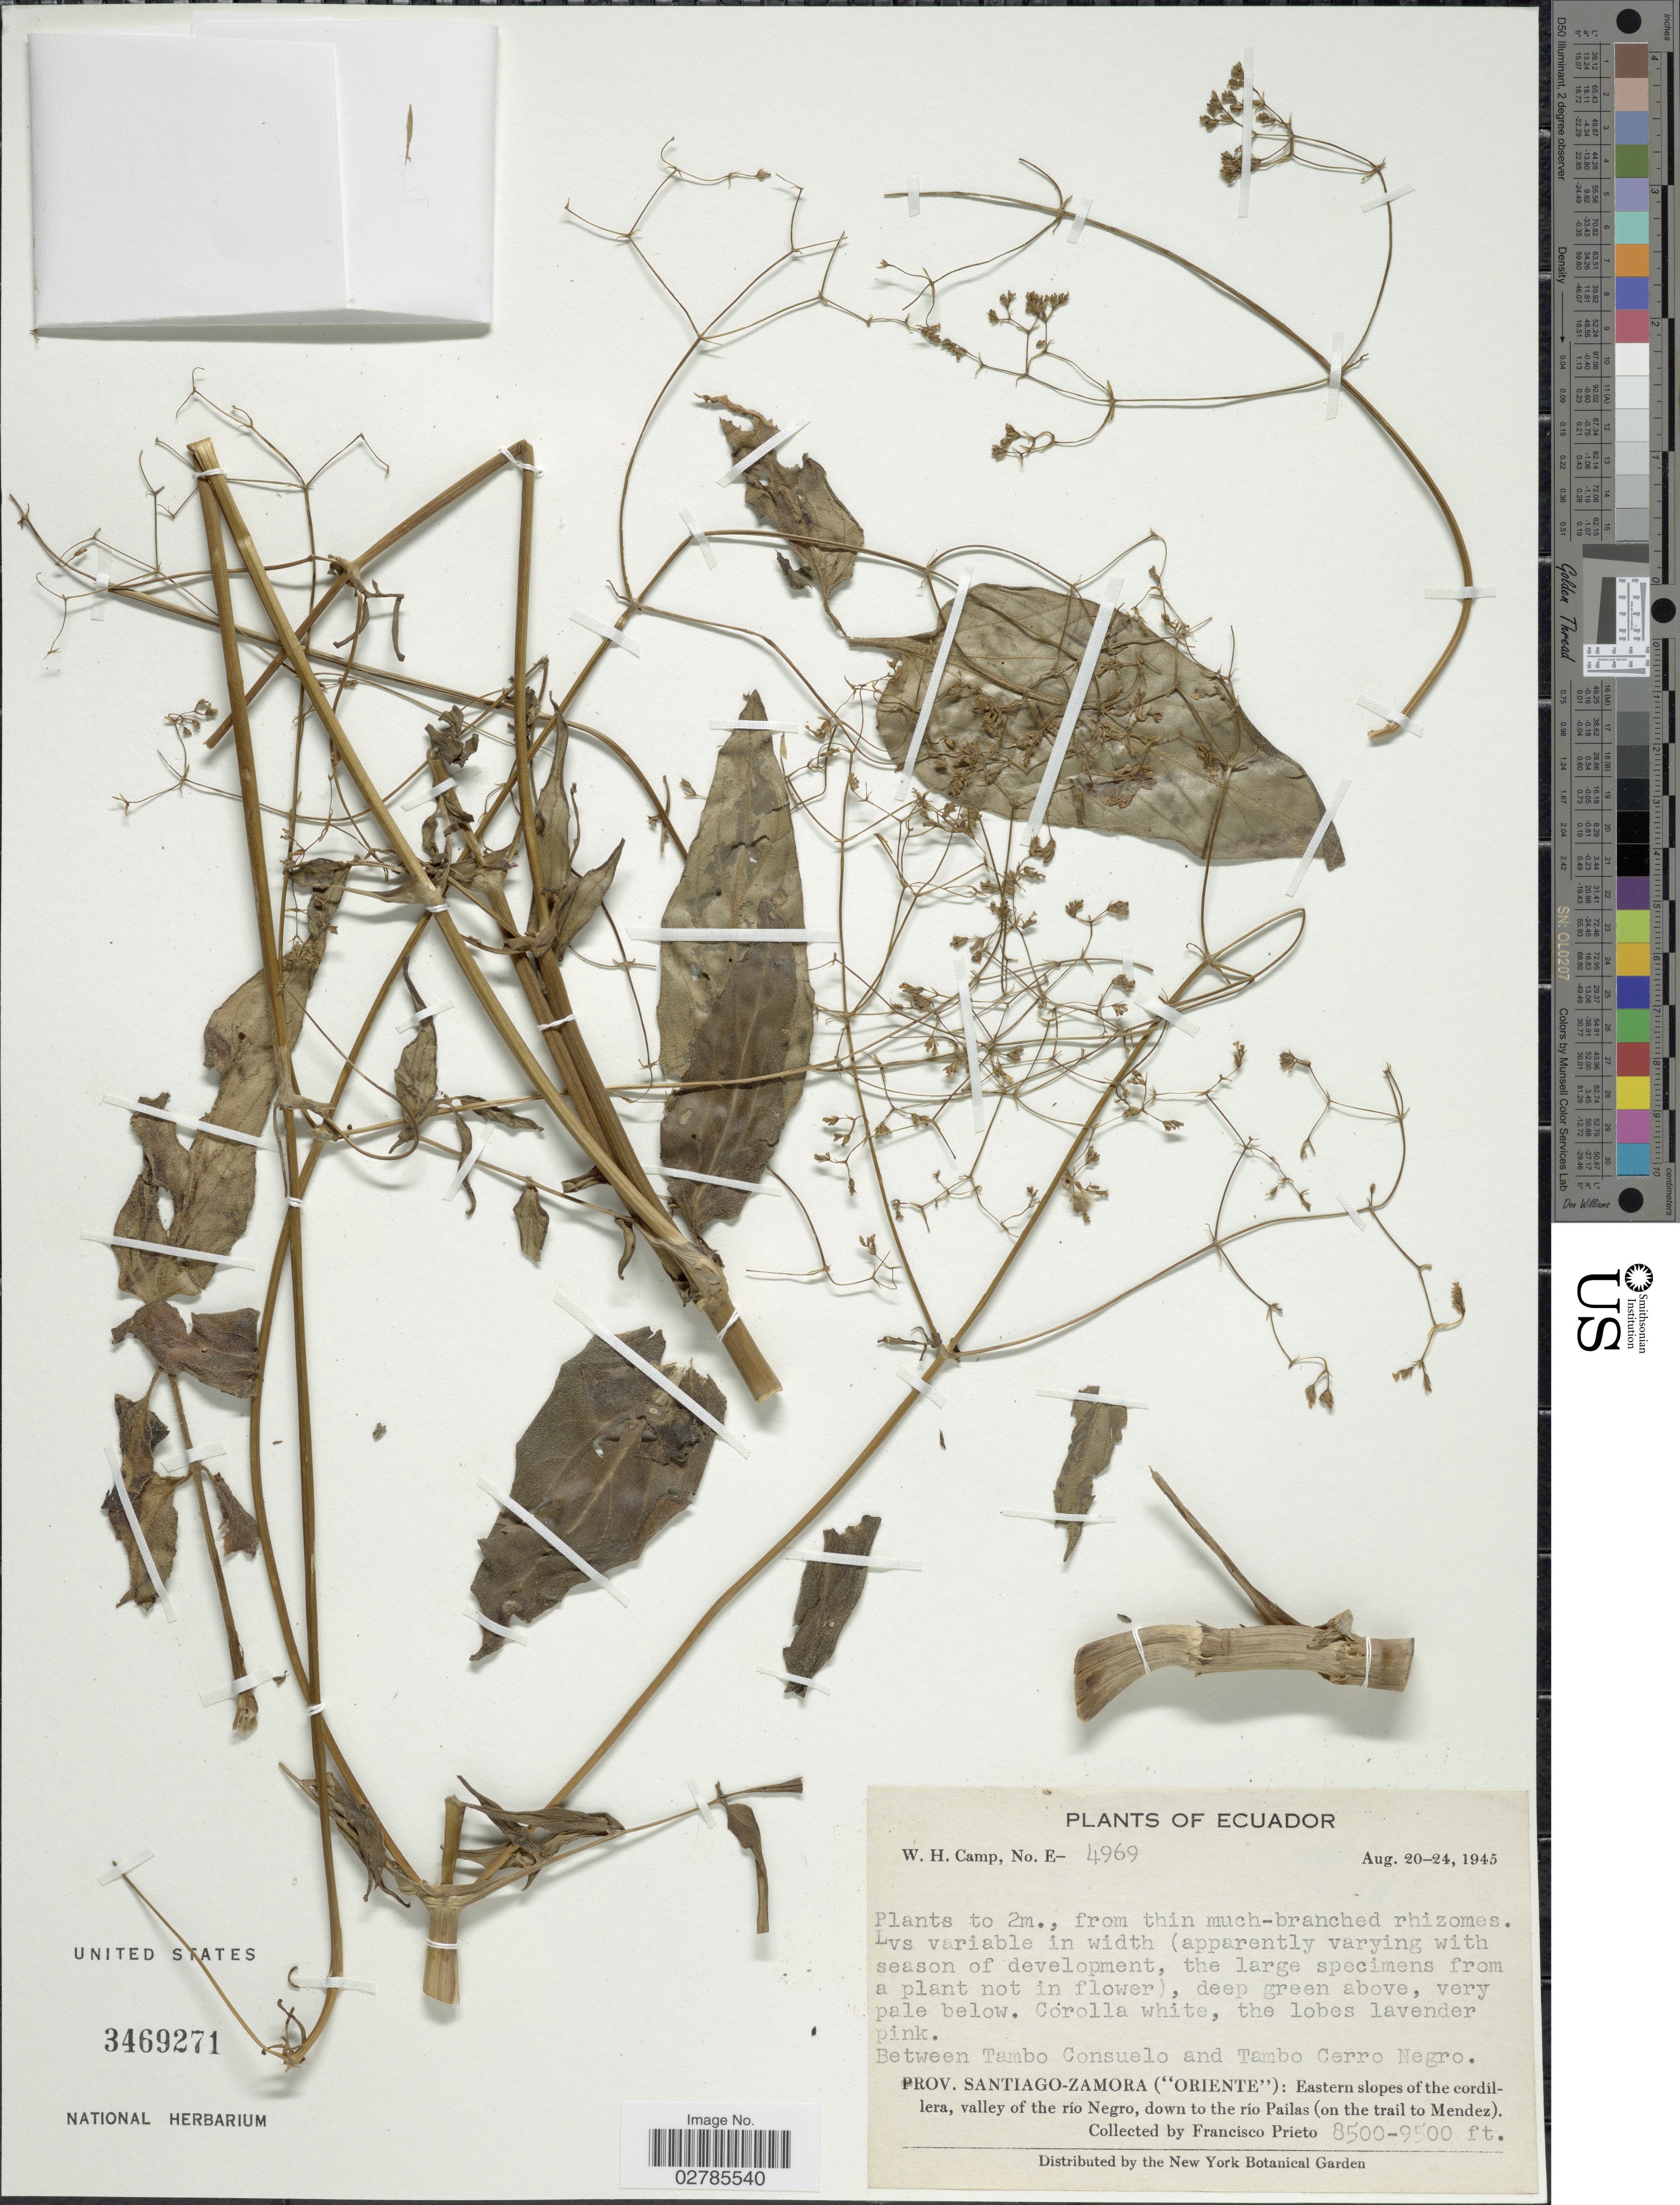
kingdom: Plantae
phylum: Tracheophyta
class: Magnoliopsida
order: Dipsacales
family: Caprifoliaceae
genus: Valeriana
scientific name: Valeriana sp.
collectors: F. Prieto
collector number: E-4969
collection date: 1945-08-20/1945-08-24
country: Ecuador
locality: Between Tambo Consuelo and Tambo Cerro Negro. Prov. Santiago-Zamora ("Oriente"): Eastern slopes of the cordillera, valley of the río Negro, down to the río Pailas (on the trail to Mendez).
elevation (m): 2591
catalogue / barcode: US 3469271